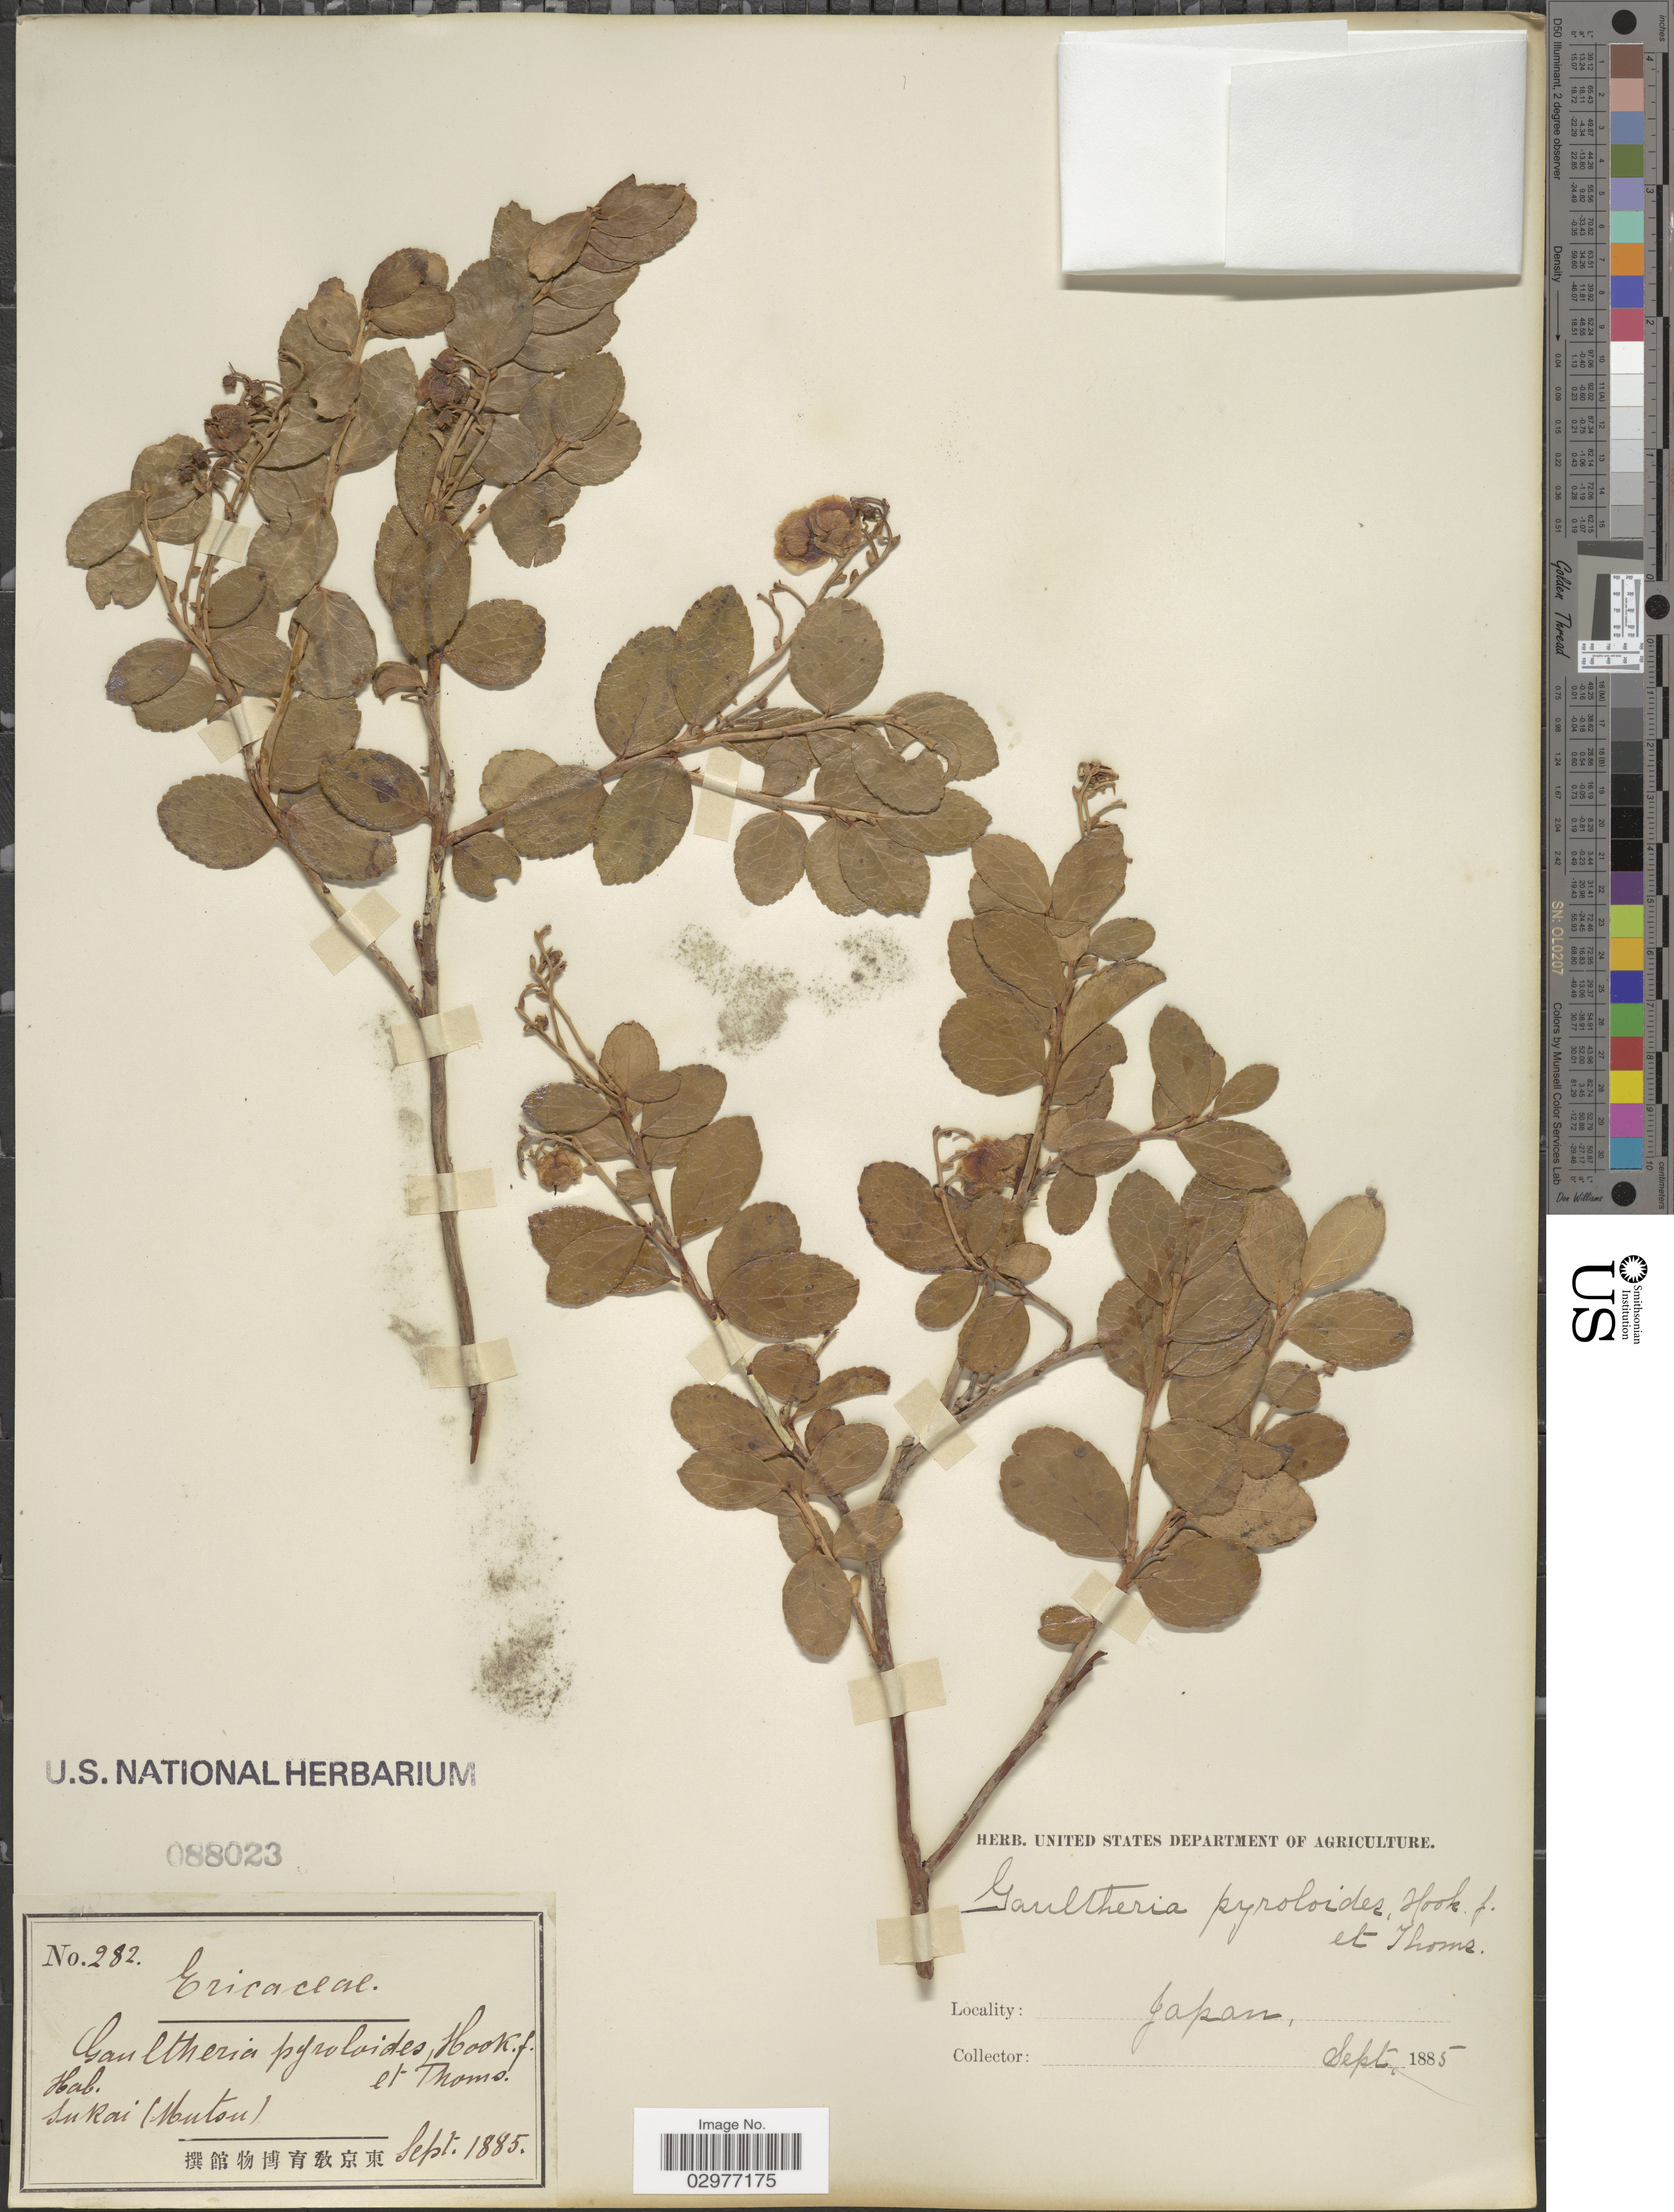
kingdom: Plantae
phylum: Tracheophyta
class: Magnoliopsida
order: Ericales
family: Ericaceae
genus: Gaultheria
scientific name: Gaultheria pyroloides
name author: Hook. f. & Thomson ex Miq.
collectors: ex herb. U. S. Department of Agriculture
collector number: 282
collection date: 1885-09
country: Japan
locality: Sukai (Mutsu).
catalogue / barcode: US 88023